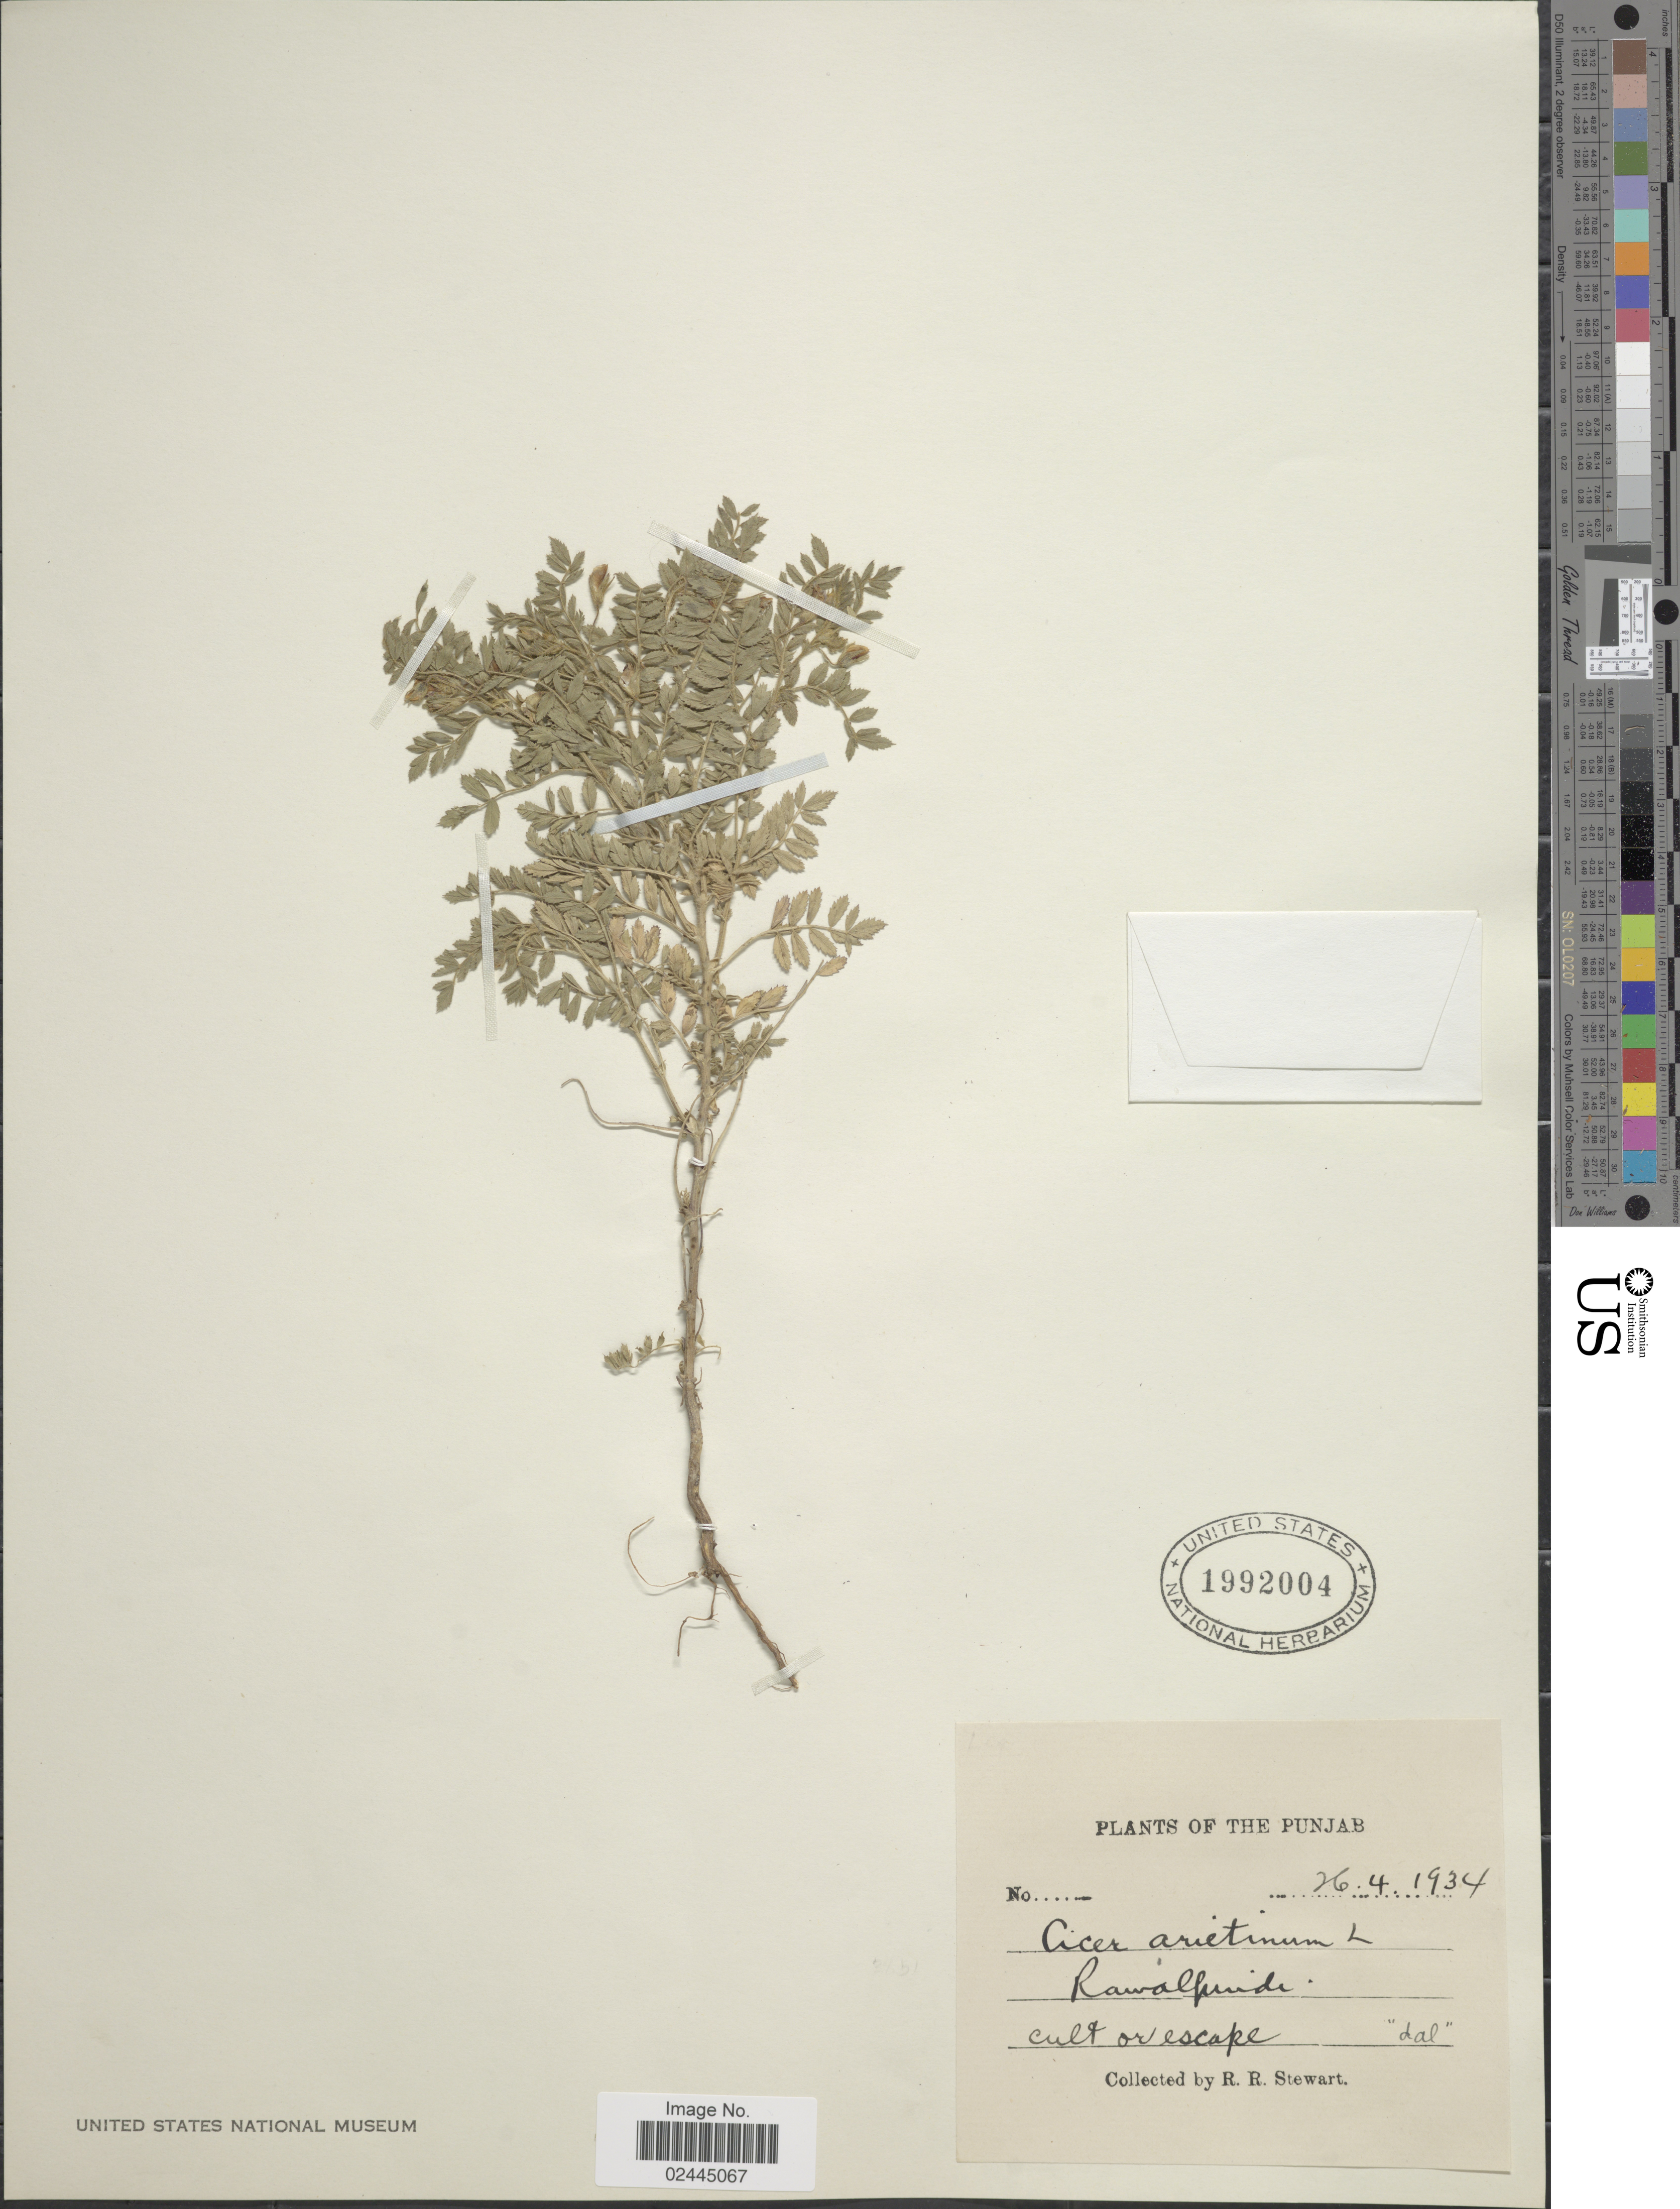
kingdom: Plantae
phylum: Tracheophyta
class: Magnoliopsida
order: Fabales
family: Fabaceae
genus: Cicer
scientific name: Cicer arietinum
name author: L.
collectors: R. R. Stewart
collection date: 1934-04-26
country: Pakistan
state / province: Punjab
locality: Punjab. Cult or escape. Rawalpindi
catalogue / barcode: US 1992004